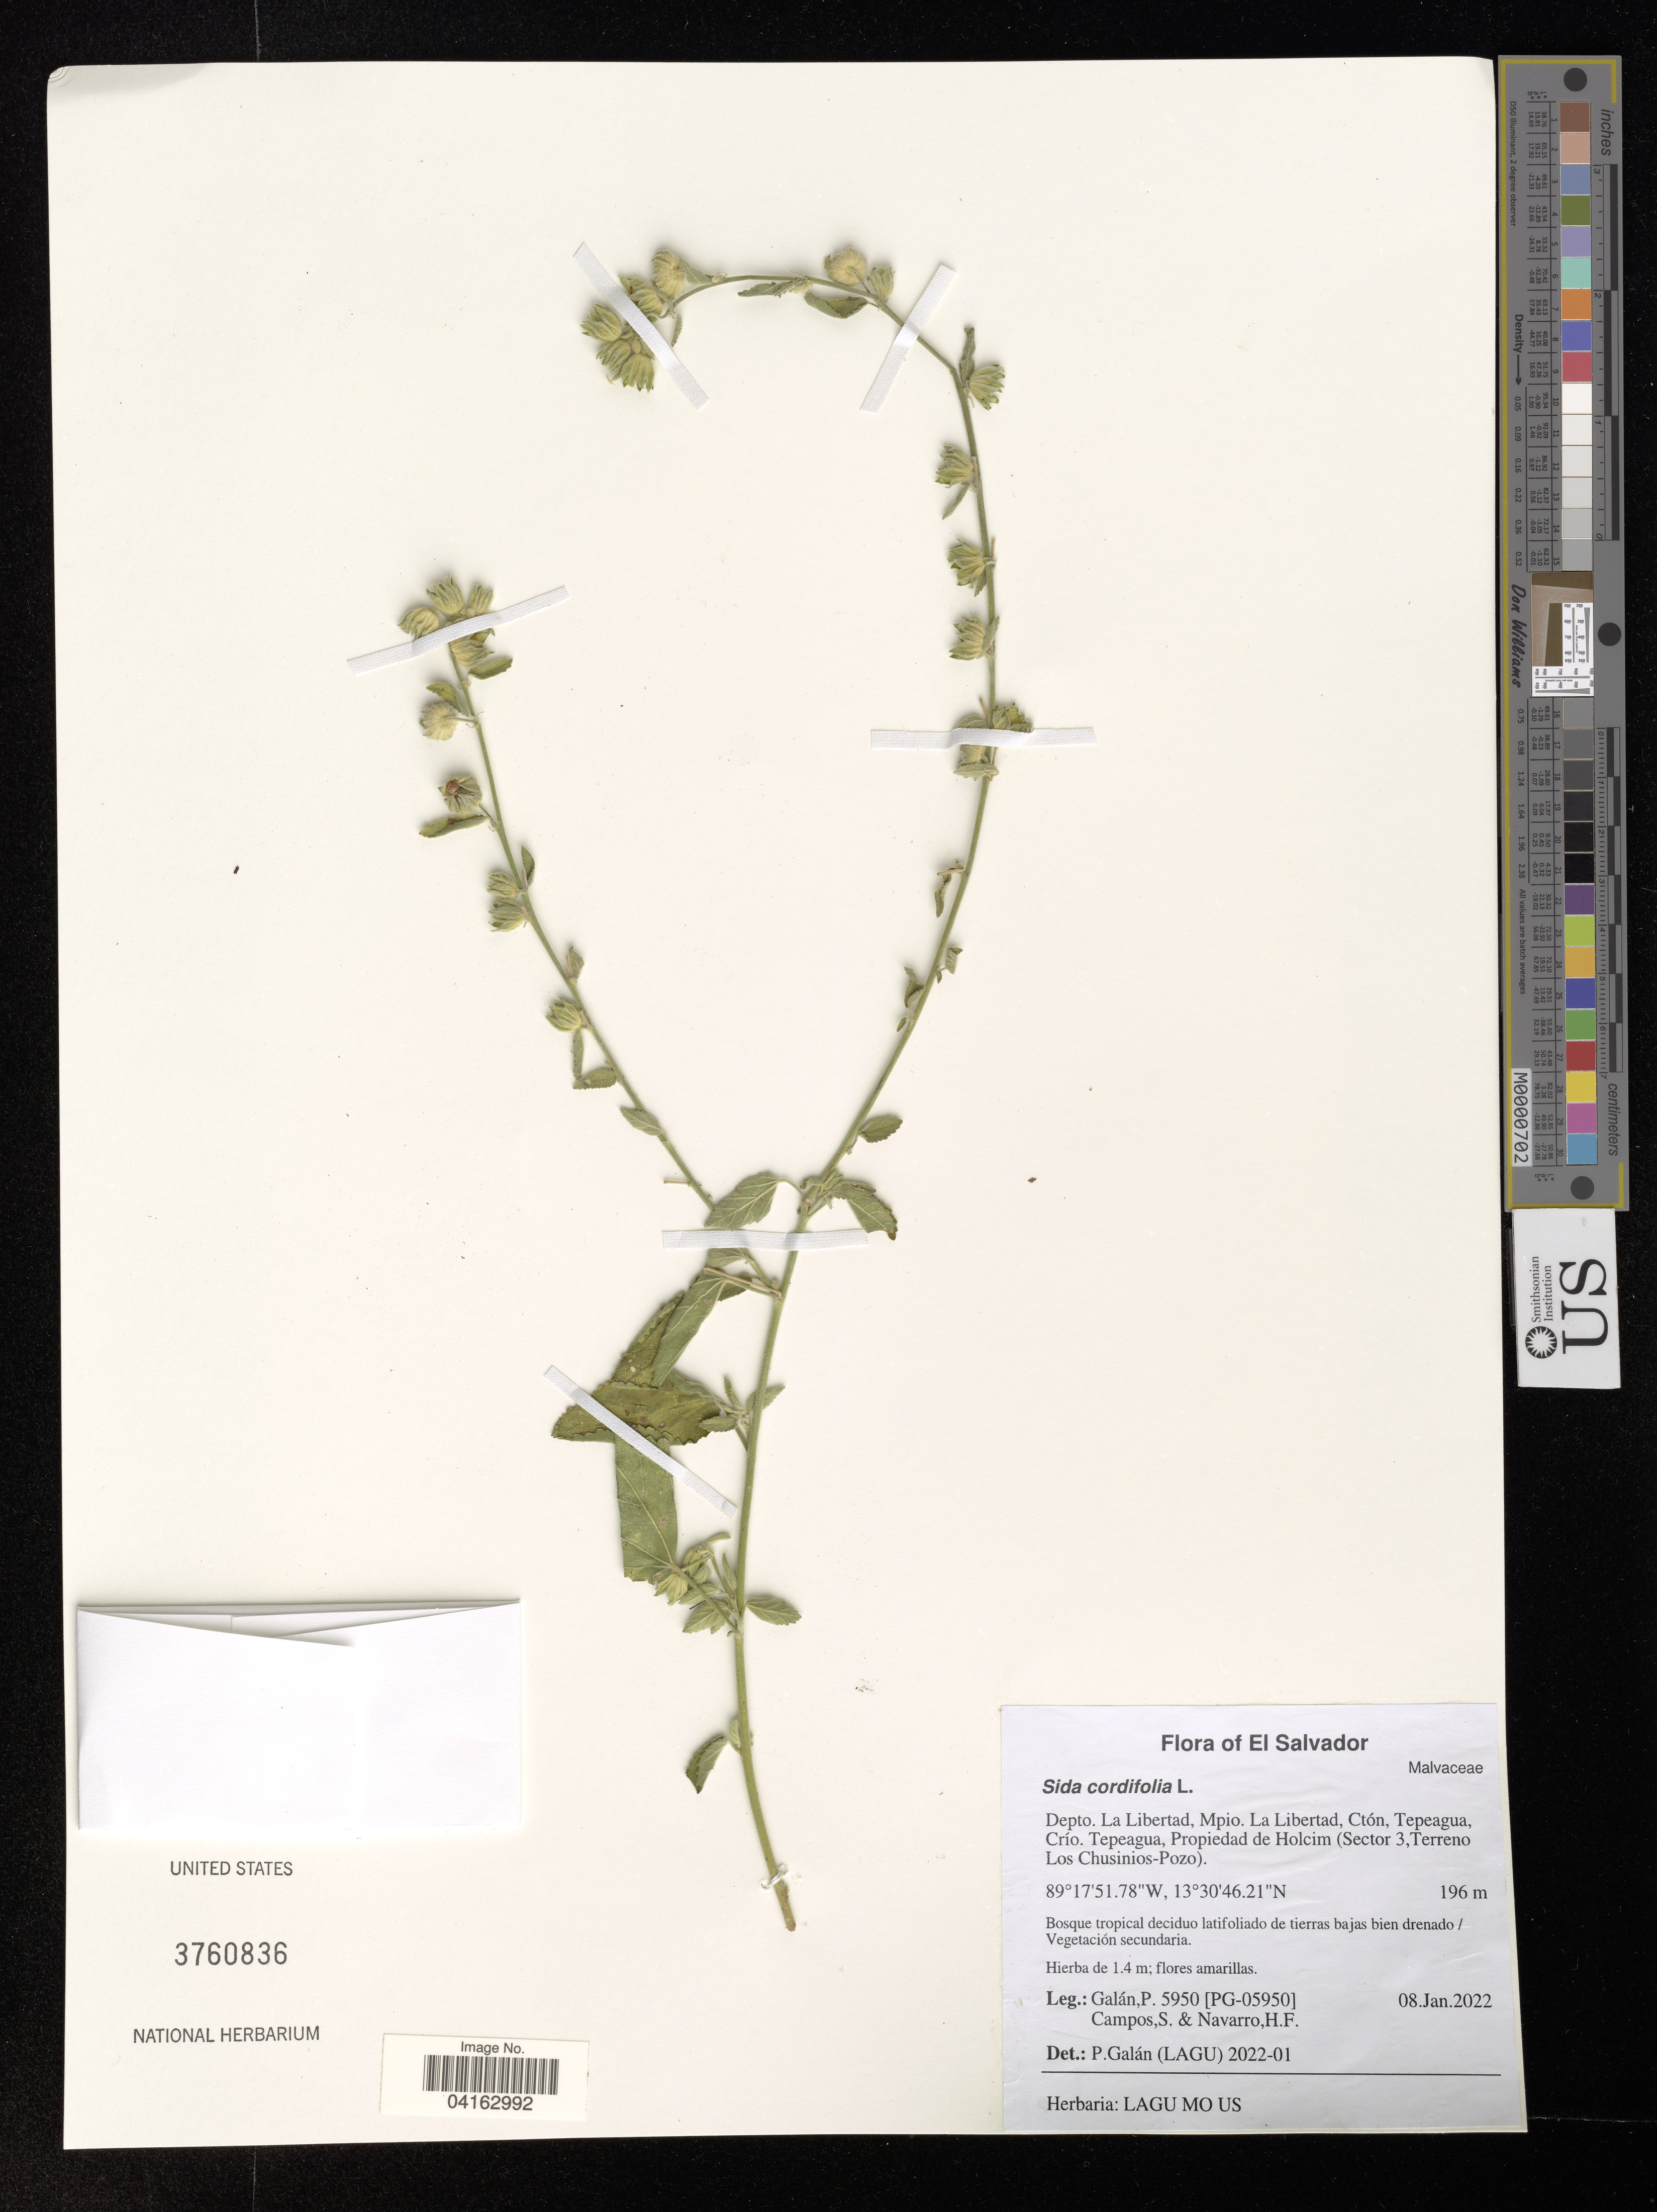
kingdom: Plantae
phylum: Tracheophyta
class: Magnoliopsida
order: Malvales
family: Malvaceae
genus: Sida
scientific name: Sida cordifolia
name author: L.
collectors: P. Galan, S. Campos & H. Navarro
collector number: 5950 / [PG-05950]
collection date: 2022-01-08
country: El Salvador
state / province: La Libertad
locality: Depto. La Libertad, Mpio. La Libertad, Ctón, Tepeagua, Crío. Tepeagua, Propiedad de Holcim (Sector 3, Terreno Los Chusinios-Pozo).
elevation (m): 196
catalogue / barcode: US 3760836